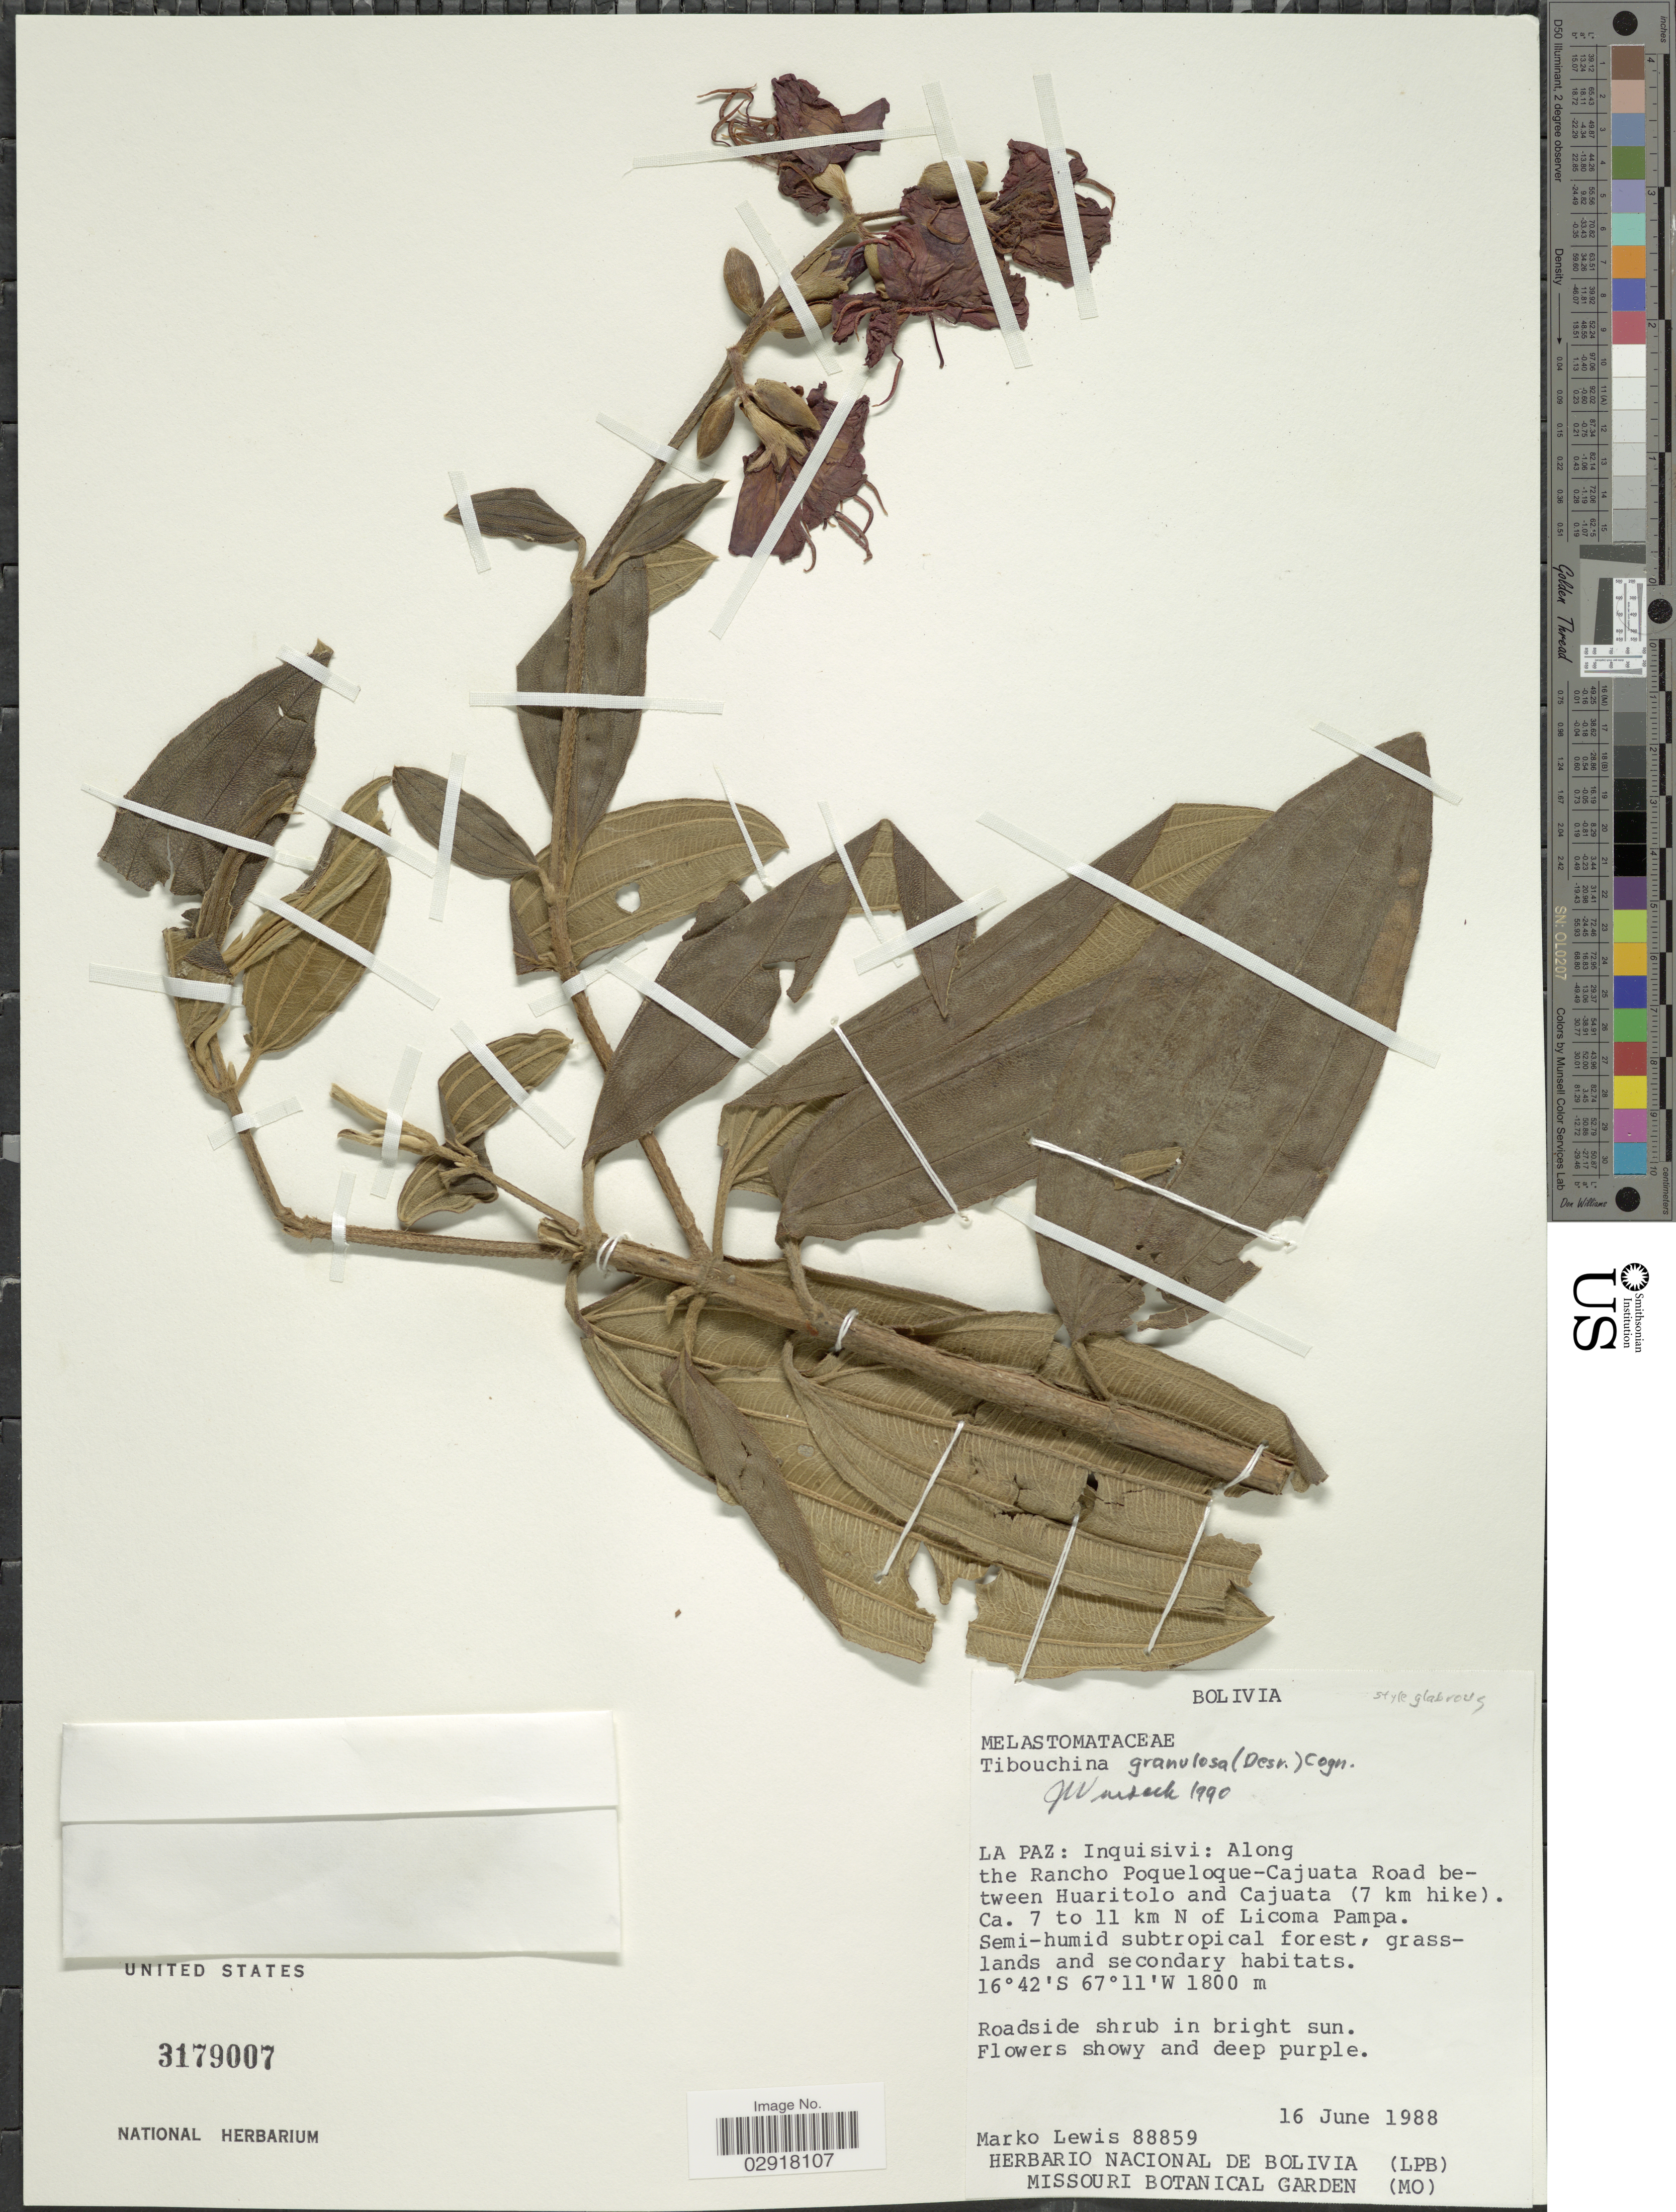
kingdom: Plantae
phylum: Tracheophyta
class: Magnoliopsida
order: Myrtales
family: Melastomataceae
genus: Pleroma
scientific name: Pleroma granulosum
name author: (Desr.) D. Don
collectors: M. A. Lewis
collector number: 88859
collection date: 1988-06-16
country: Bolivia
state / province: La Paz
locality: Inquisivi: Along the Rancho Poqueloque-Cajuata Road between Huaritolo and Cajuata (7 km hike). Ca. 7 to 11 km N of Licoma Pampa.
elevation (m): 1800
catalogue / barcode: US 3179007